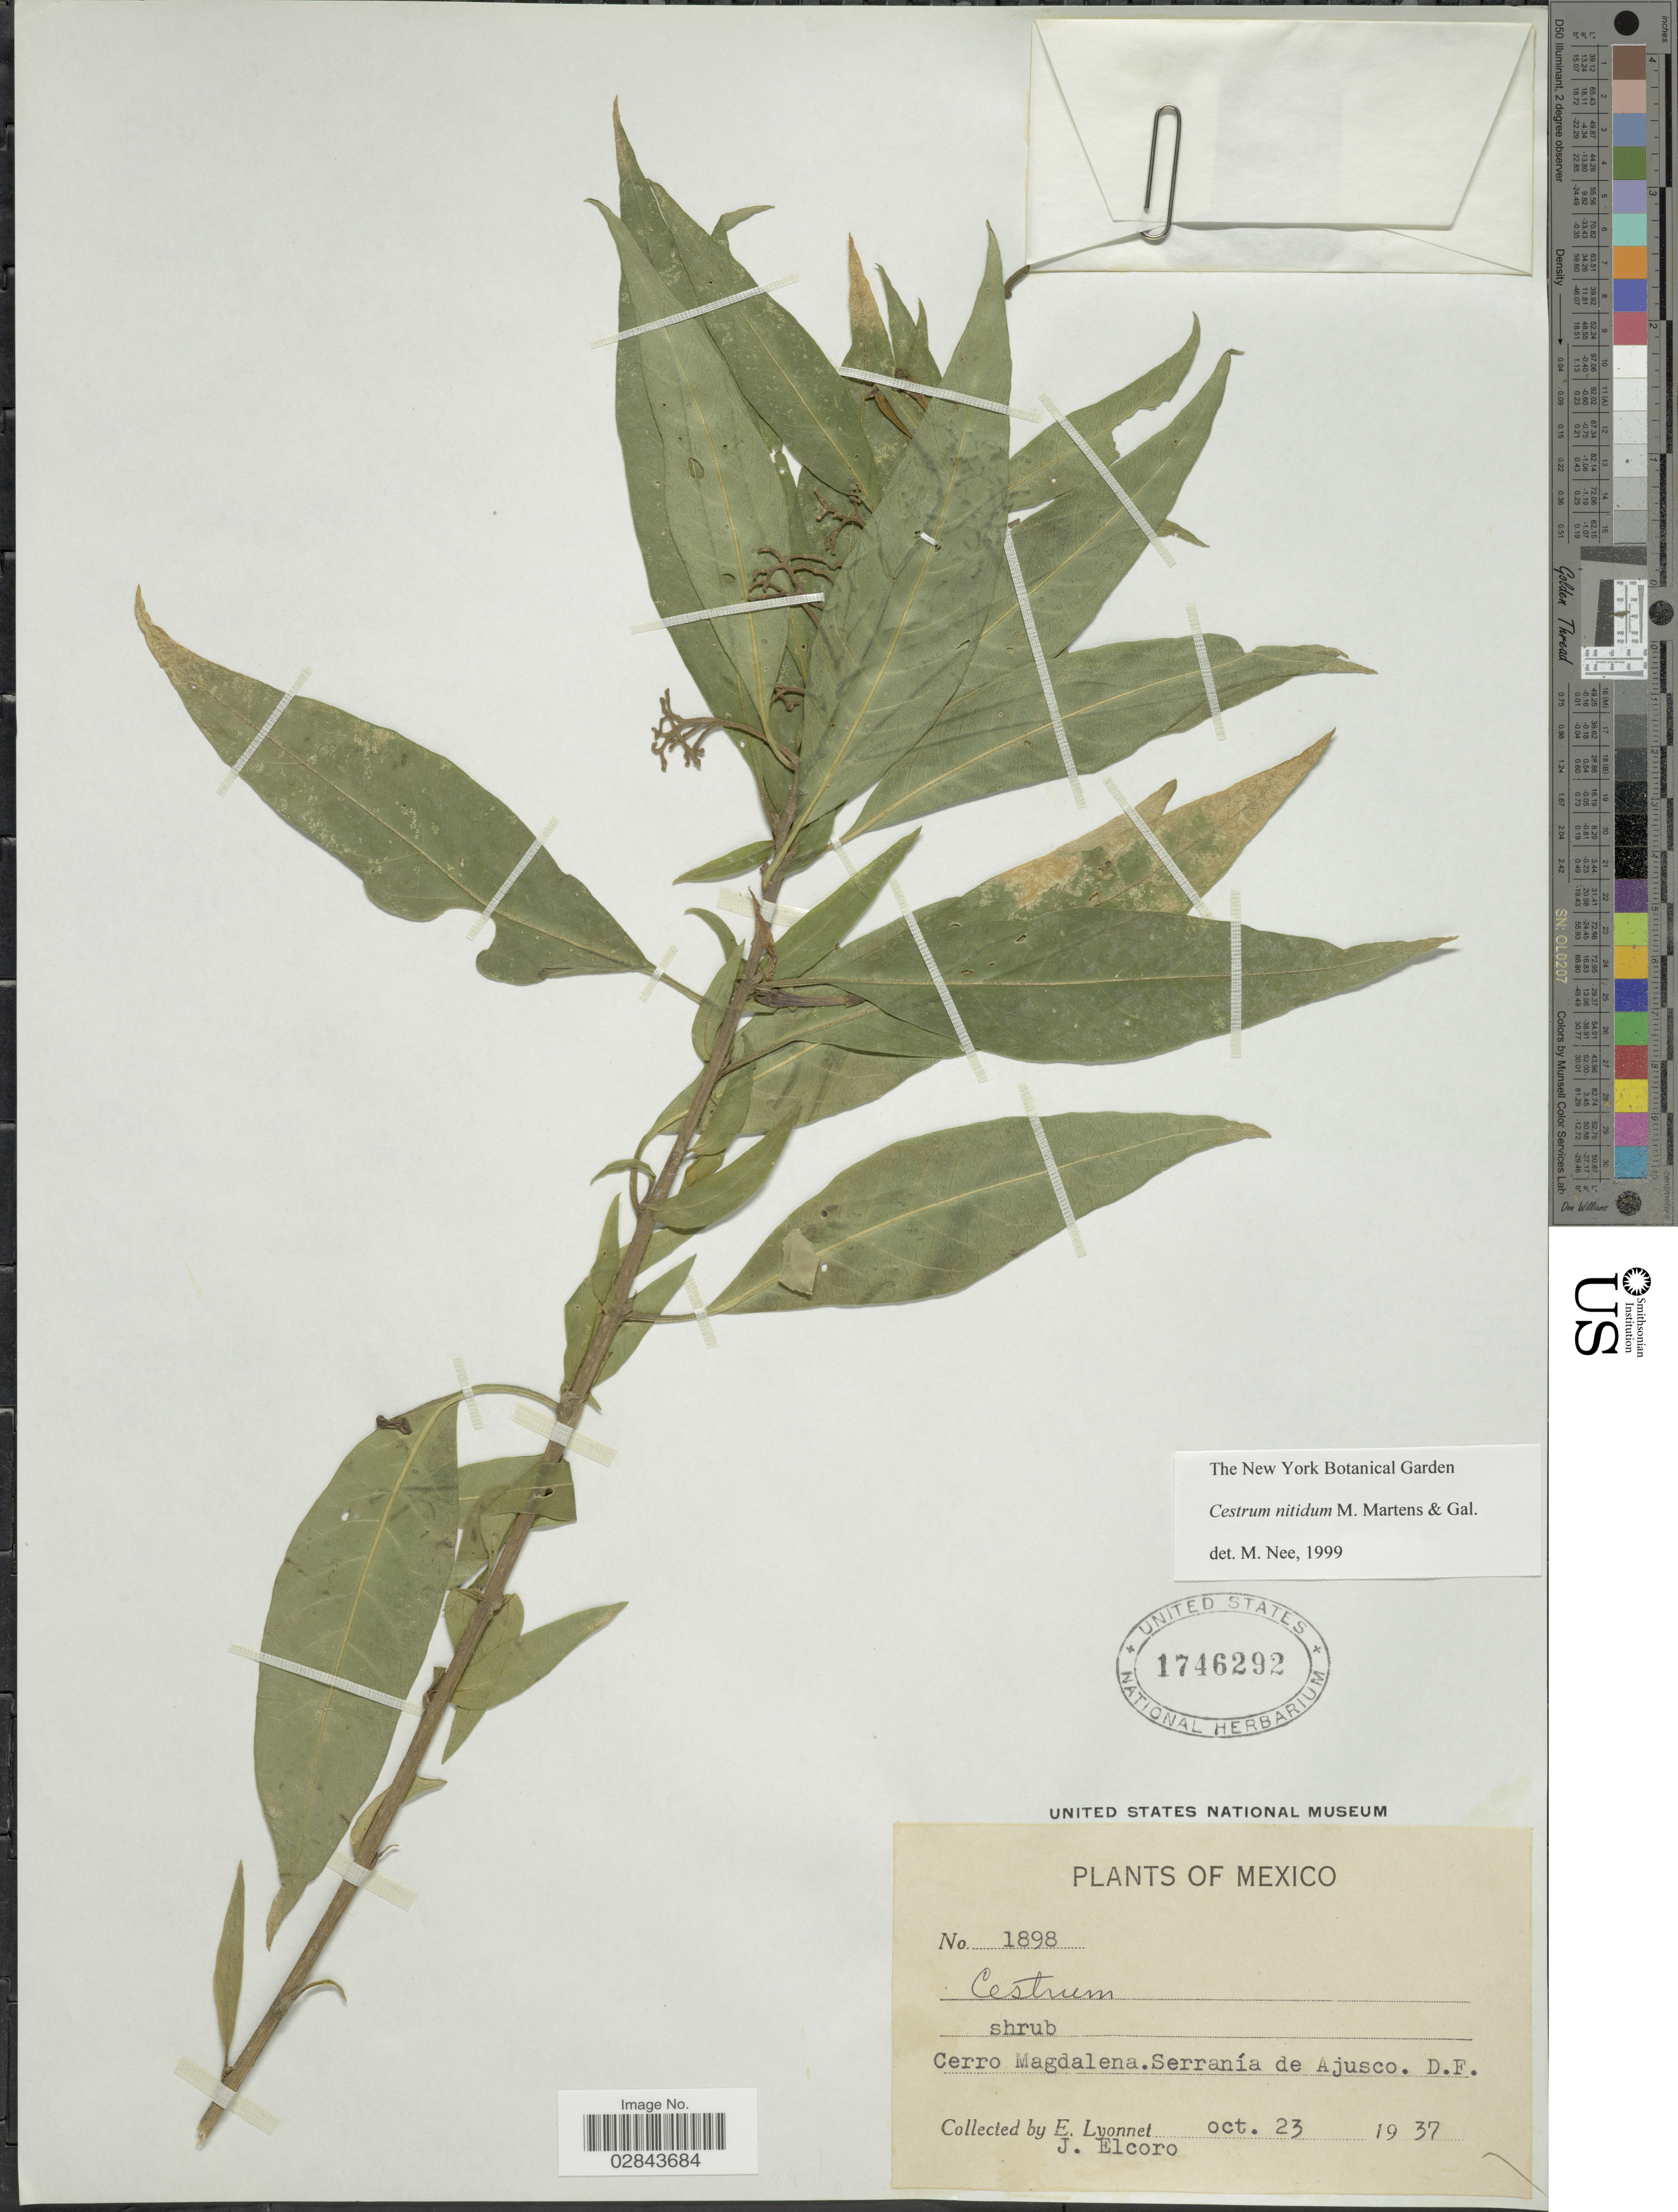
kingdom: Plantae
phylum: Tracheophyta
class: Magnoliopsida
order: Solanales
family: Solanaceae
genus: Cestrum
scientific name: Cestrum nitidum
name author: M. Martens & Galeotti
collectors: E. Lyonnet & J. Elcoro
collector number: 1898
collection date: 1937-10-23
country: Mexico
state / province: Distrito Federal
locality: Cerro Magdalena. Serranía de Ajusco.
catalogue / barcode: US 1746292